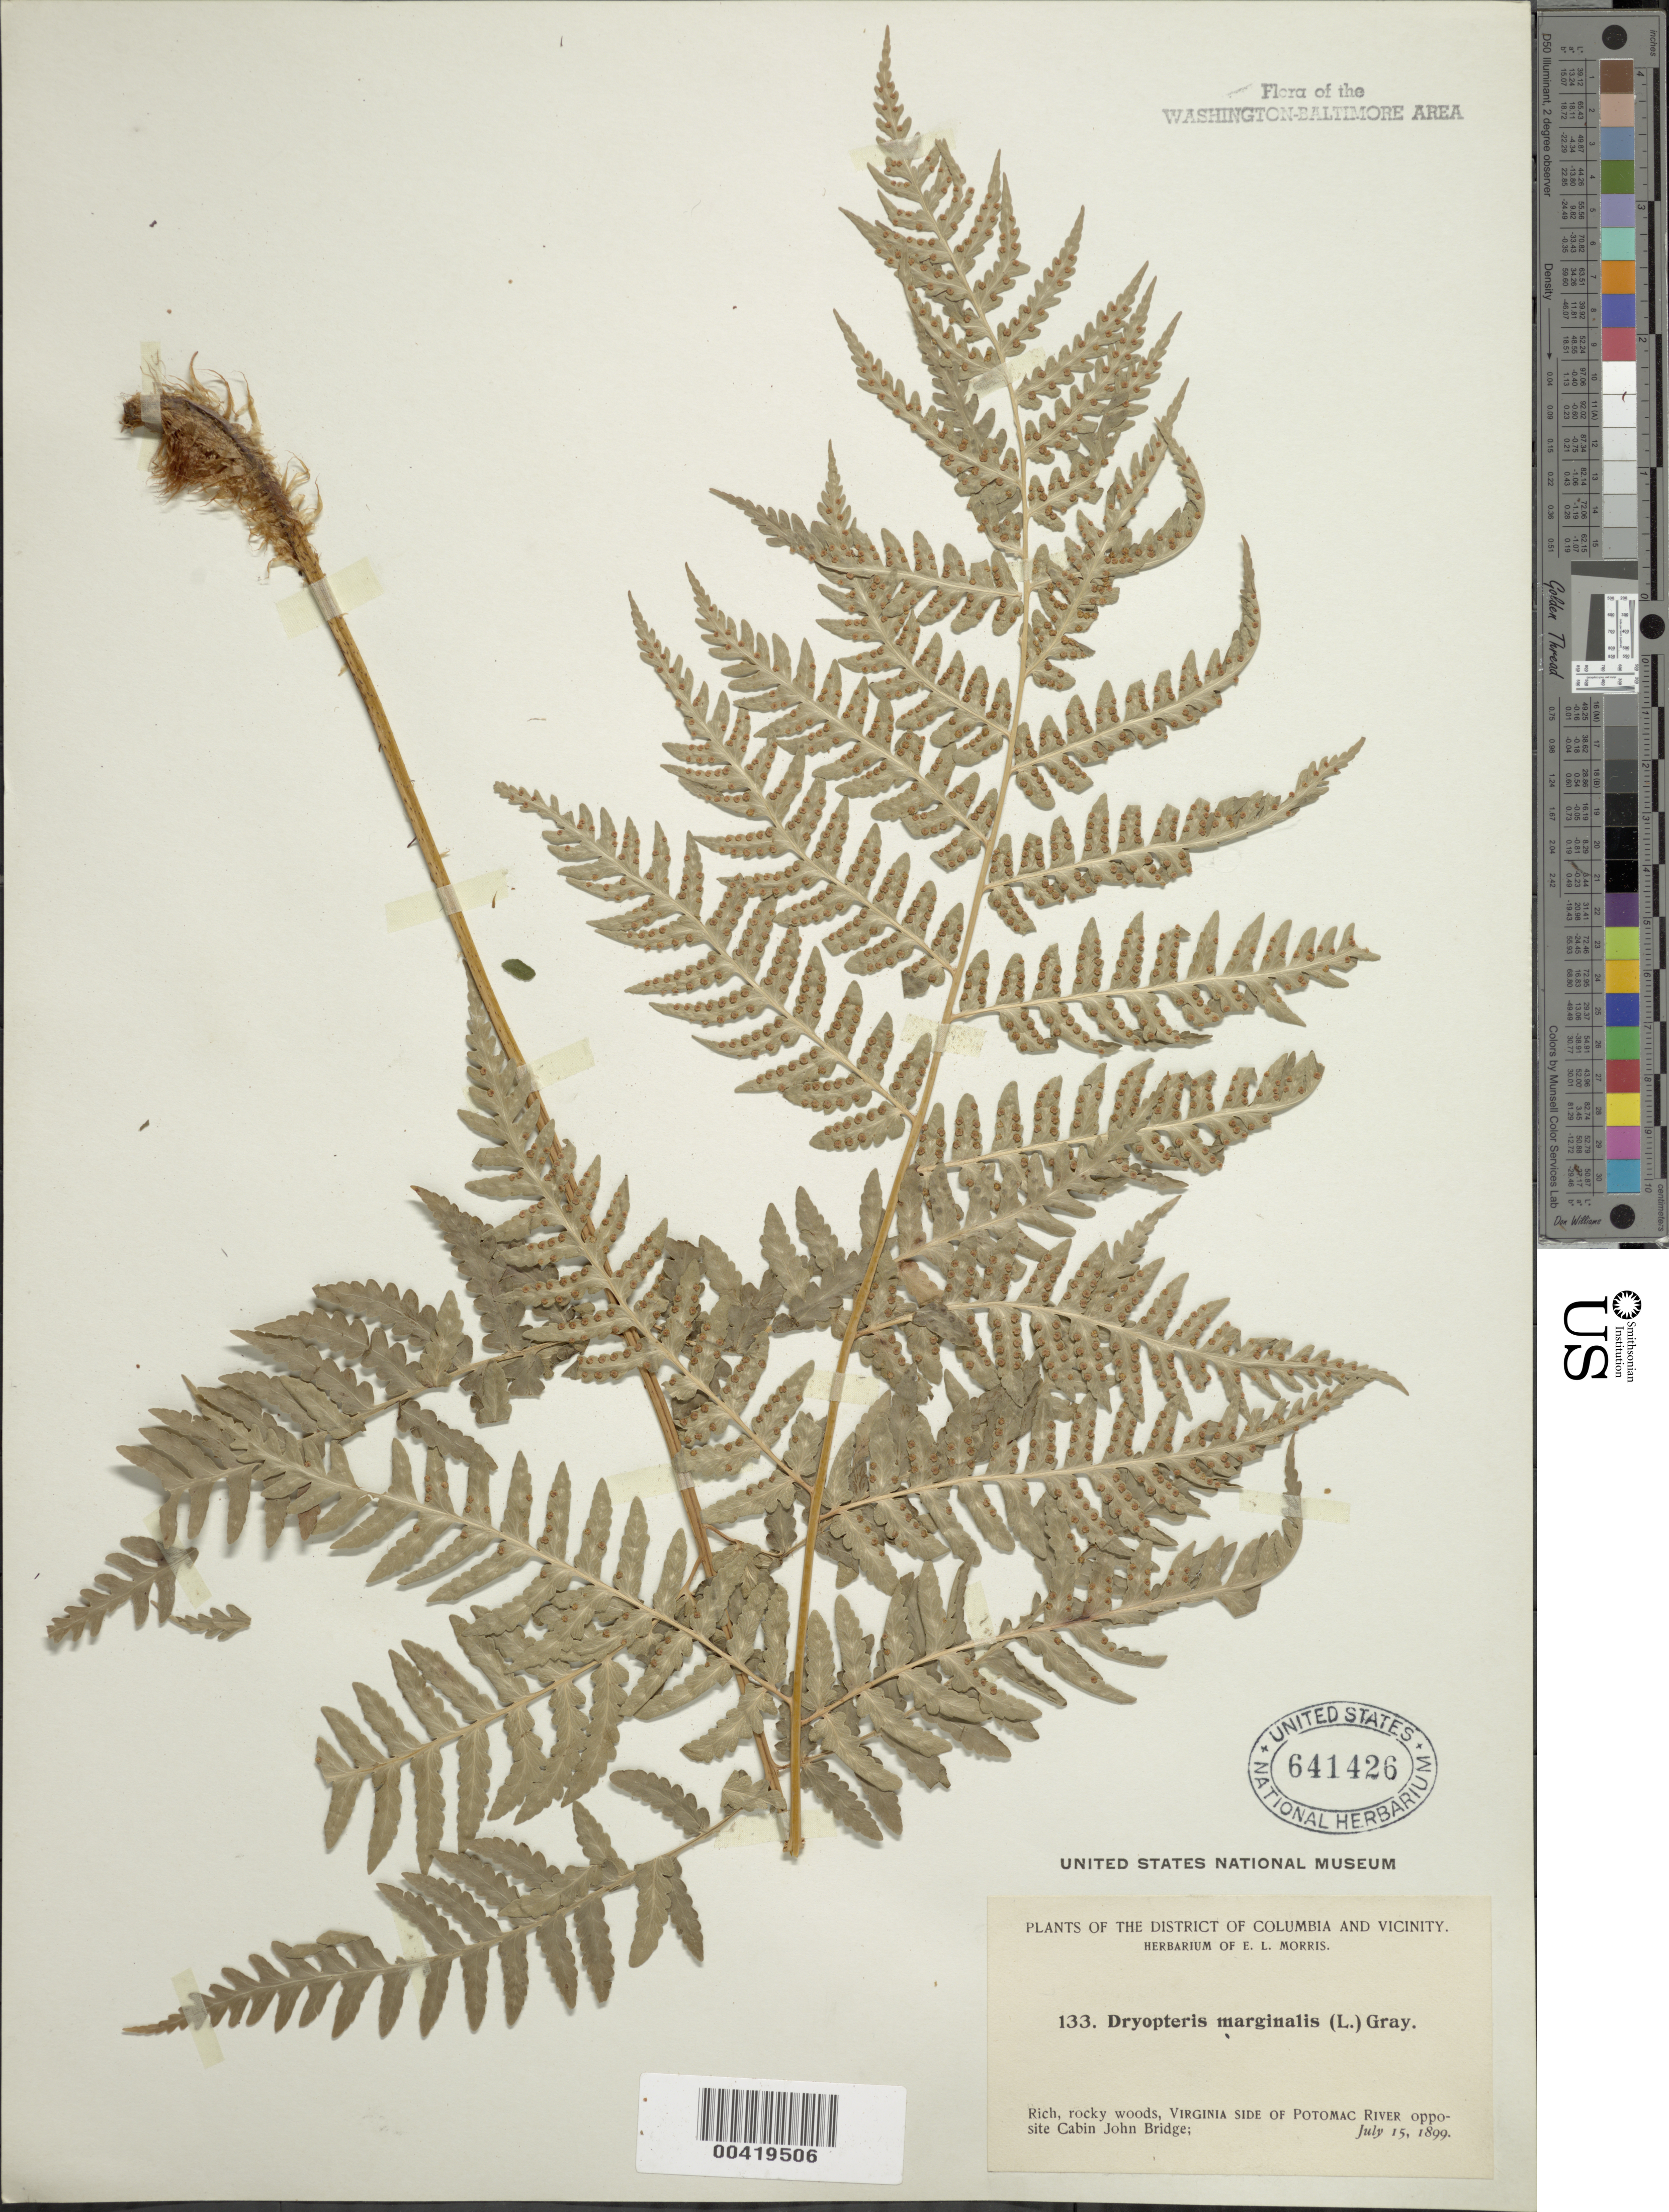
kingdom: Plantae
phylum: Tracheophyta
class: Polypodiopsida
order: Polypodiales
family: Dryopteridaceae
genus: Dryopteris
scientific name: Dryopteris marginalis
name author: (L.) A. Gray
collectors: E. L. Morris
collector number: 133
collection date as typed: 15 Jul 1899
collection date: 1899-07-15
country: United States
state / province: Virginia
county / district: Fairfax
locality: Virginia side of the Potomac River, opposite Cabin John Bridge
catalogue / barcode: US 641426